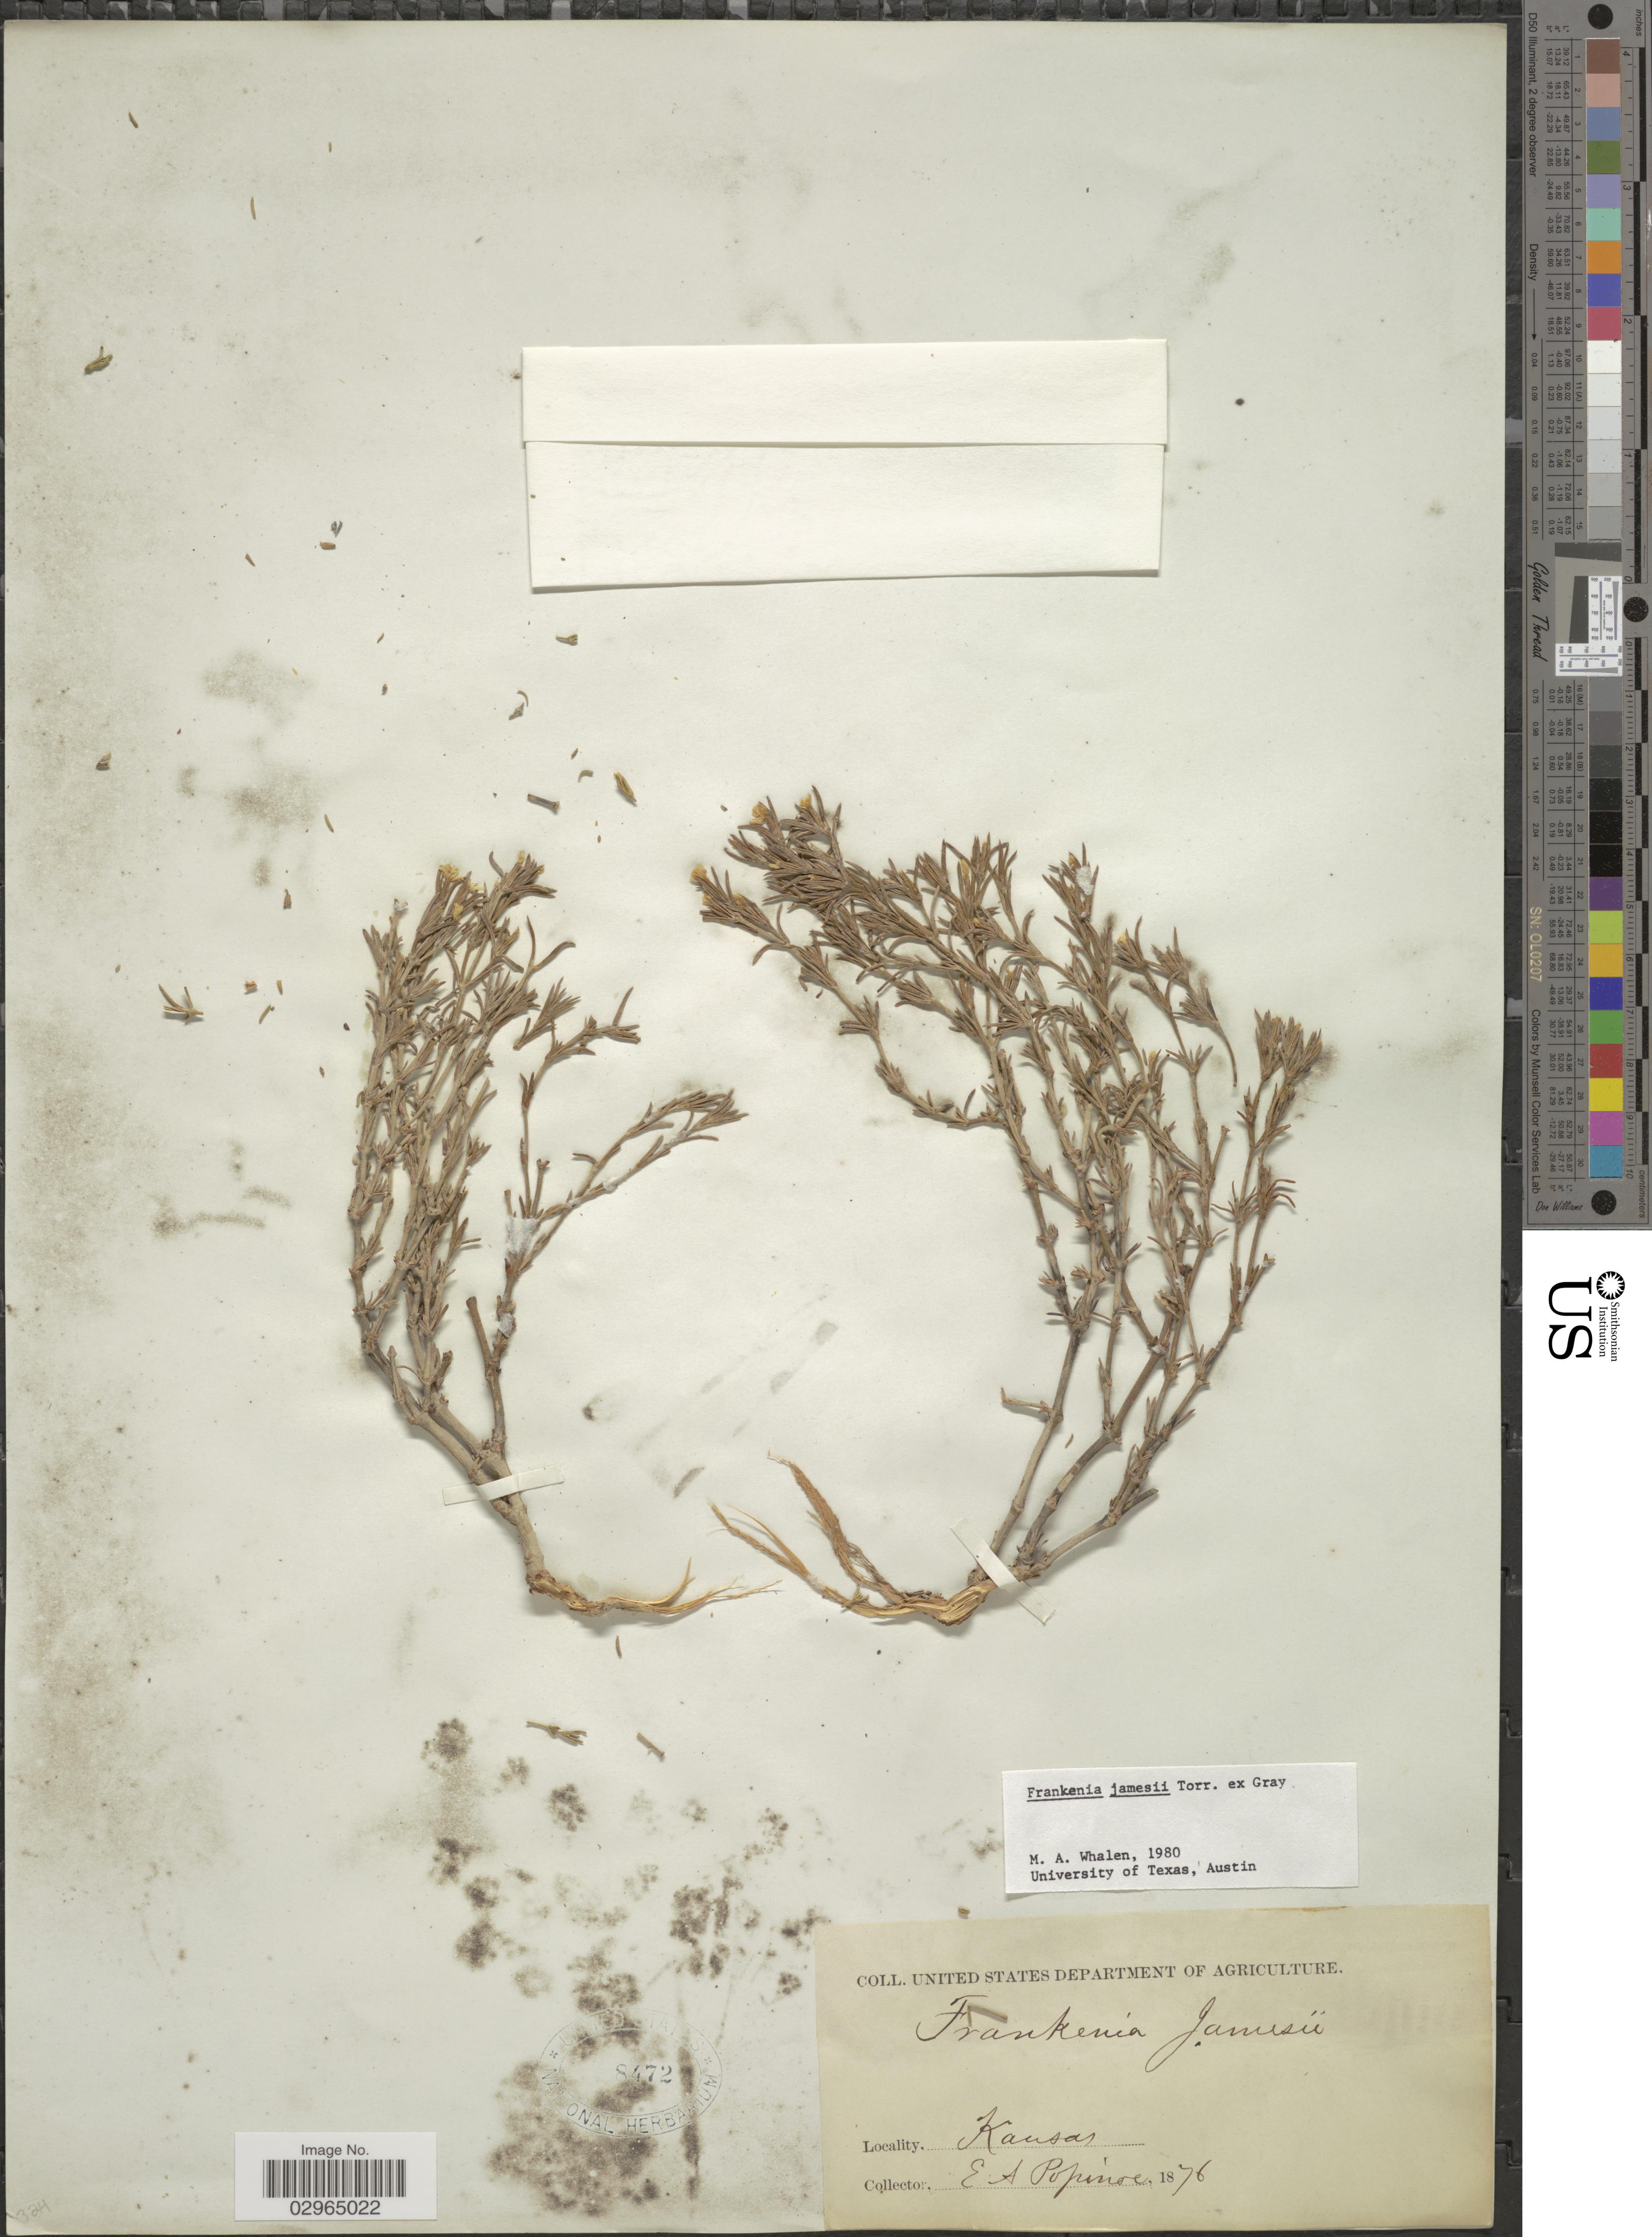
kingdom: Plantae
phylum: Tracheophyta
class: Magnoliopsida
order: Caryophyllales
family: Frankeniaceae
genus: Frankenia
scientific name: Frankenia jamesii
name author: Torr.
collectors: E. A. Popenoe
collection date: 1876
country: United States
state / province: Kansas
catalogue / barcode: US 8472